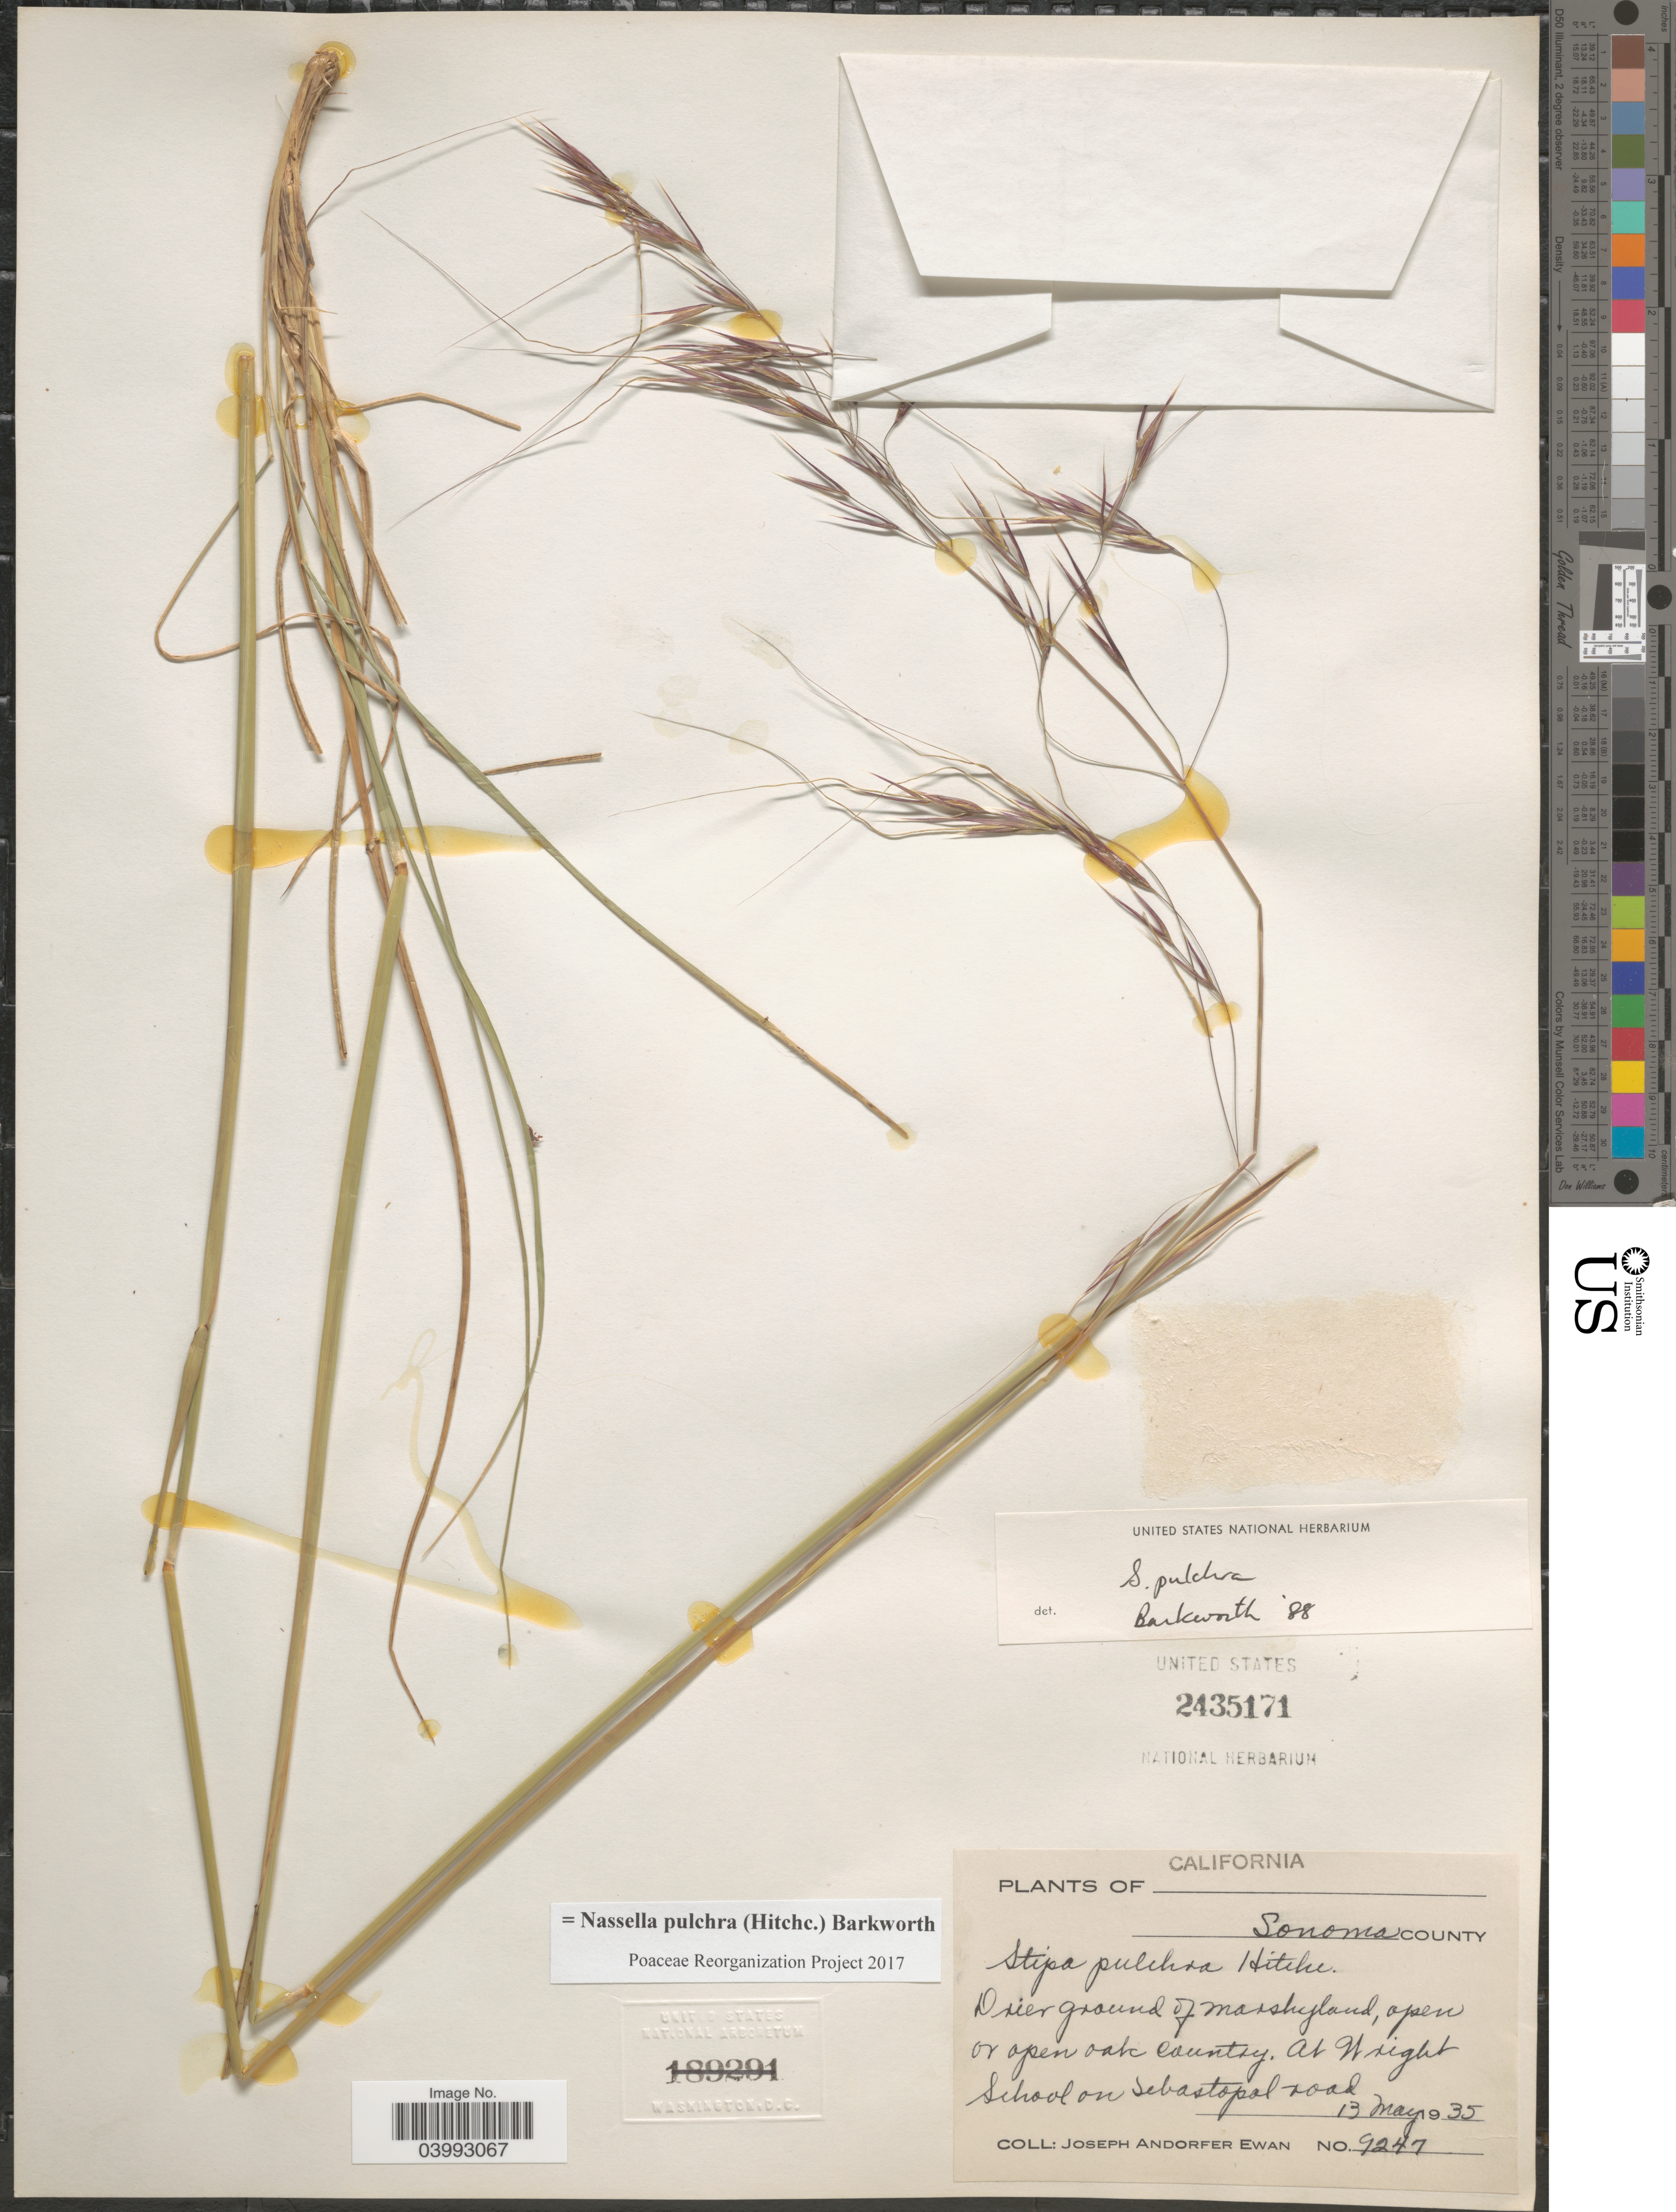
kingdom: Plantae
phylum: Tracheophyta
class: Liliopsida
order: Poales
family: Poaceae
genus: Nassella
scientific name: Nassella pulchra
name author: (Hitchc.) Barkworth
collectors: J. A. Ewan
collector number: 9247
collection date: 1935-05-13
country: United States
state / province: California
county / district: Sonoma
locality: Sonoma County. At Wright School on Sebastopol road.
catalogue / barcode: US 2435171